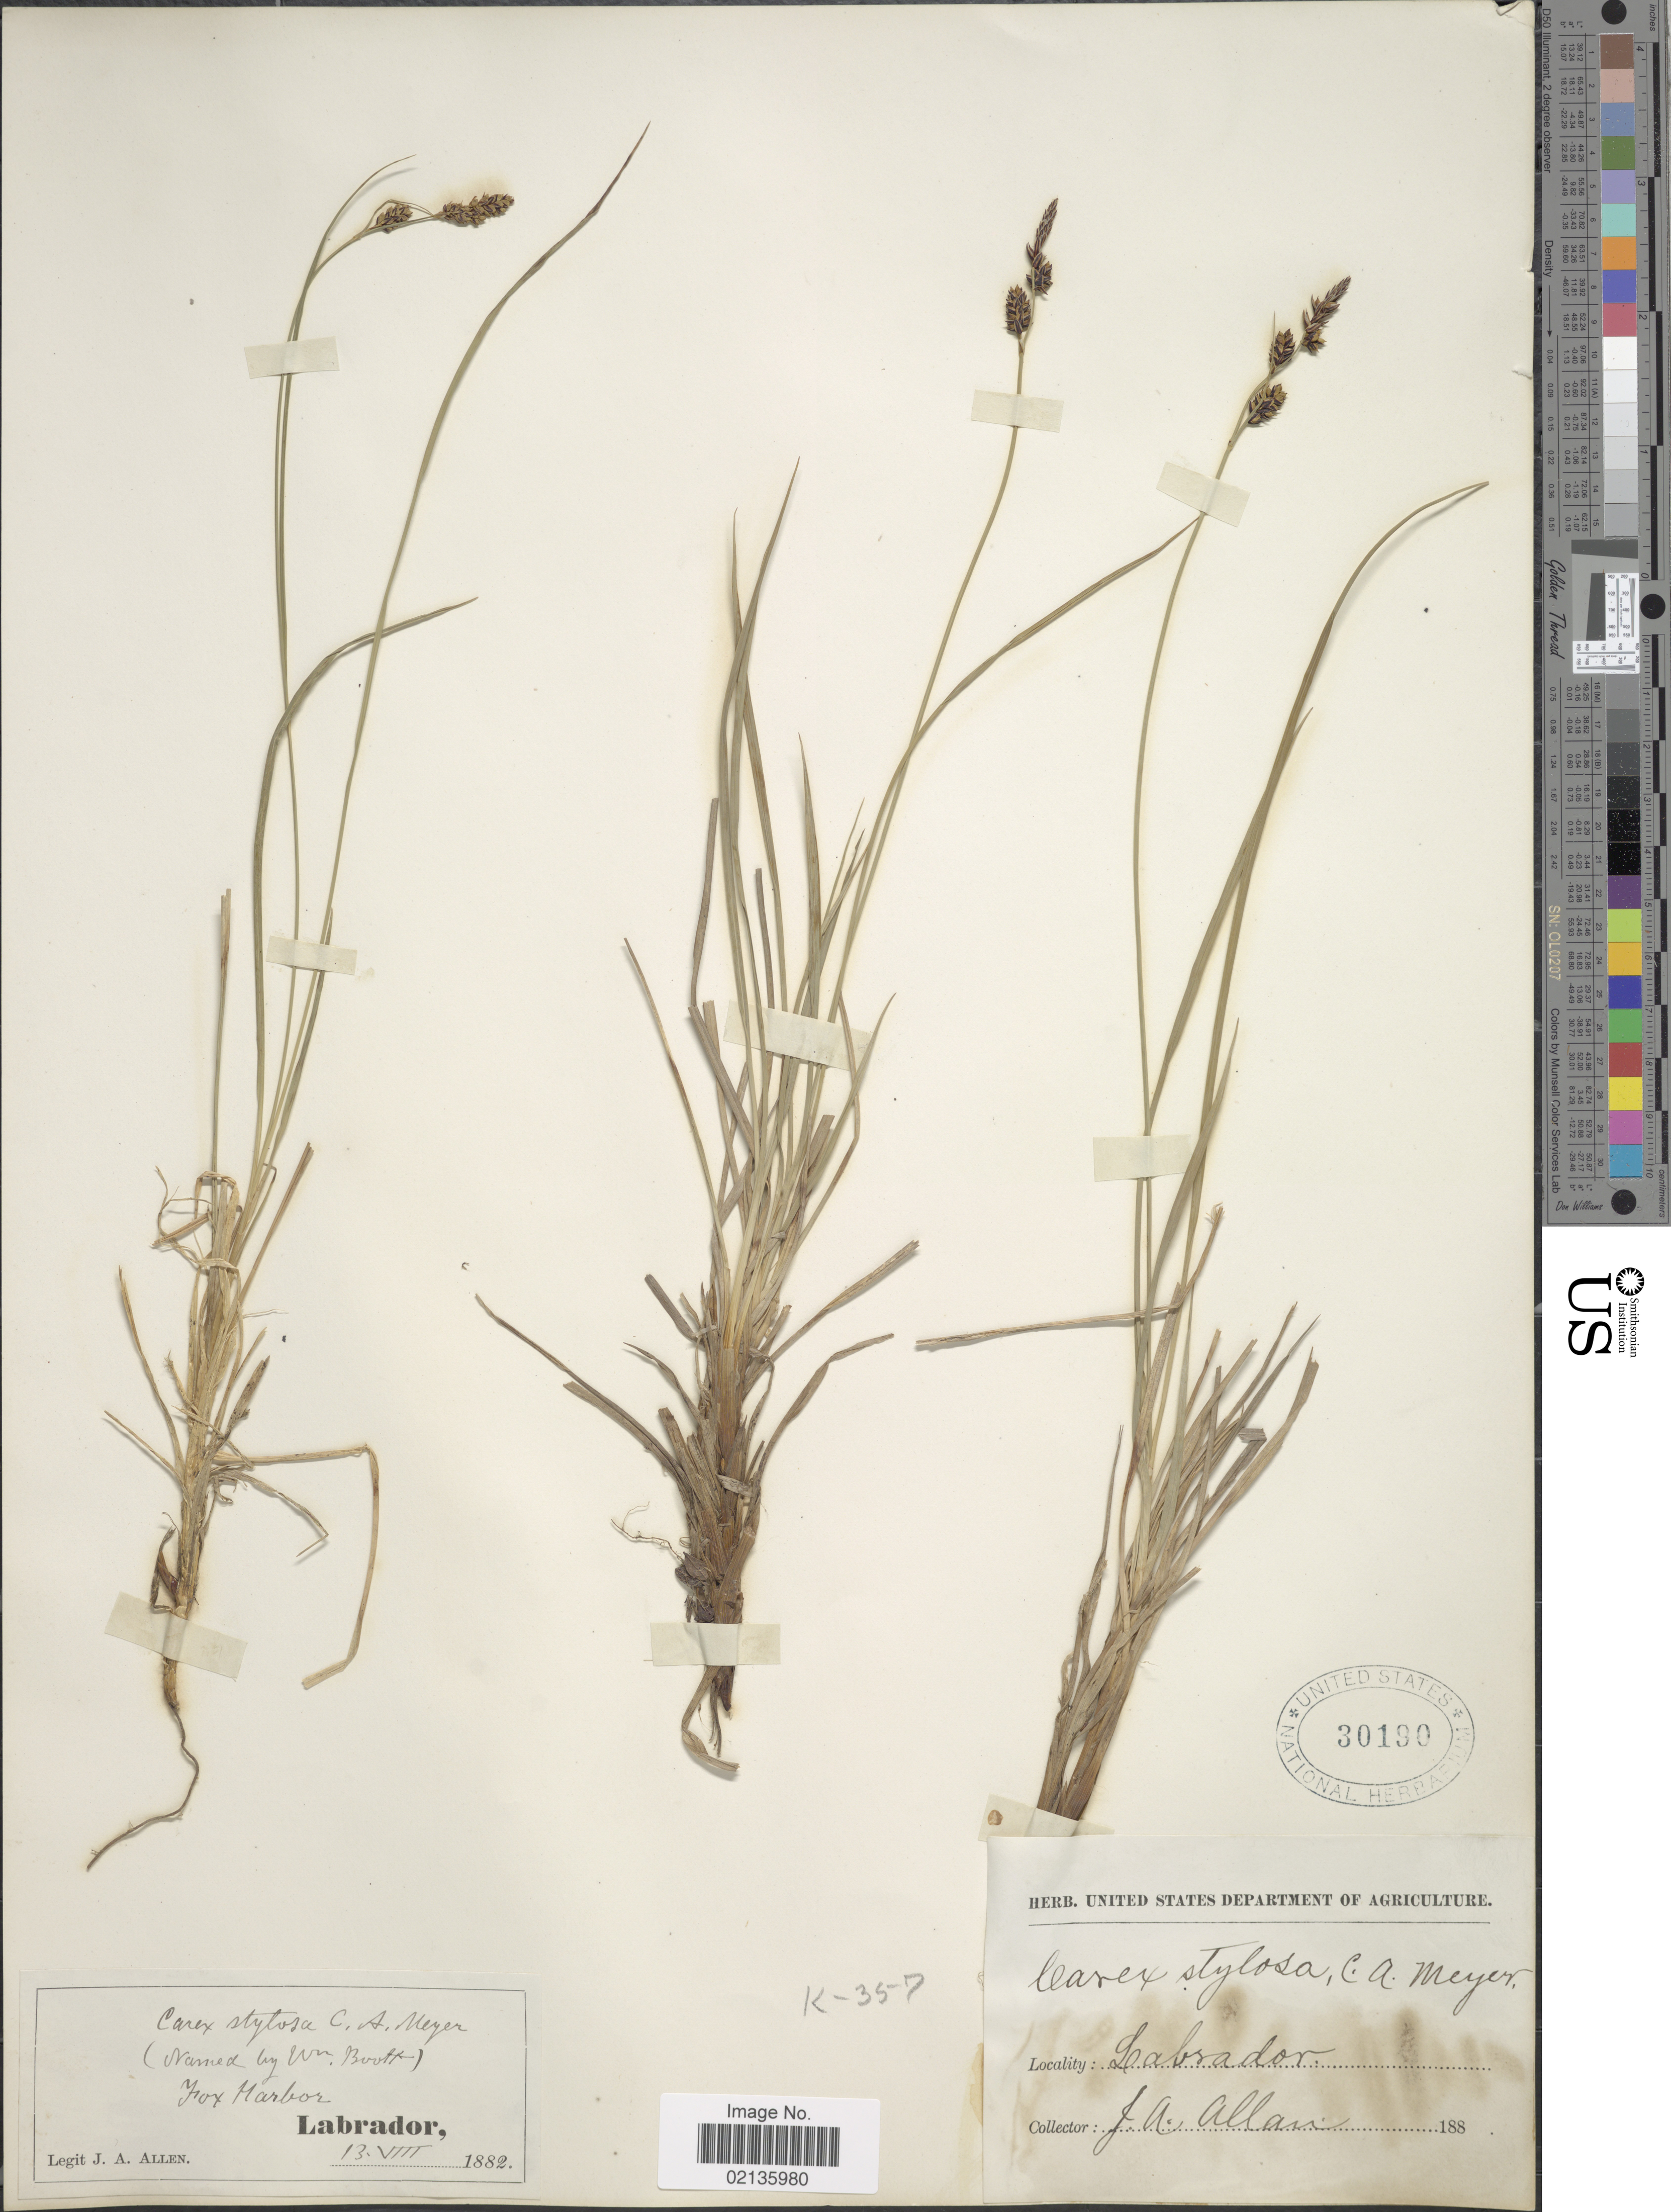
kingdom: Plantae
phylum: Tracheophyta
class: Liliopsida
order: Poales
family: Cyperaceae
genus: Carex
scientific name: Carex stylosa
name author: C.A. Mey.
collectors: J. A. Allen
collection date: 1882-08-13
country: Canada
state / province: Newfoundland and Labrador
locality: Fox Harbor, Labrador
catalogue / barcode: US 30190